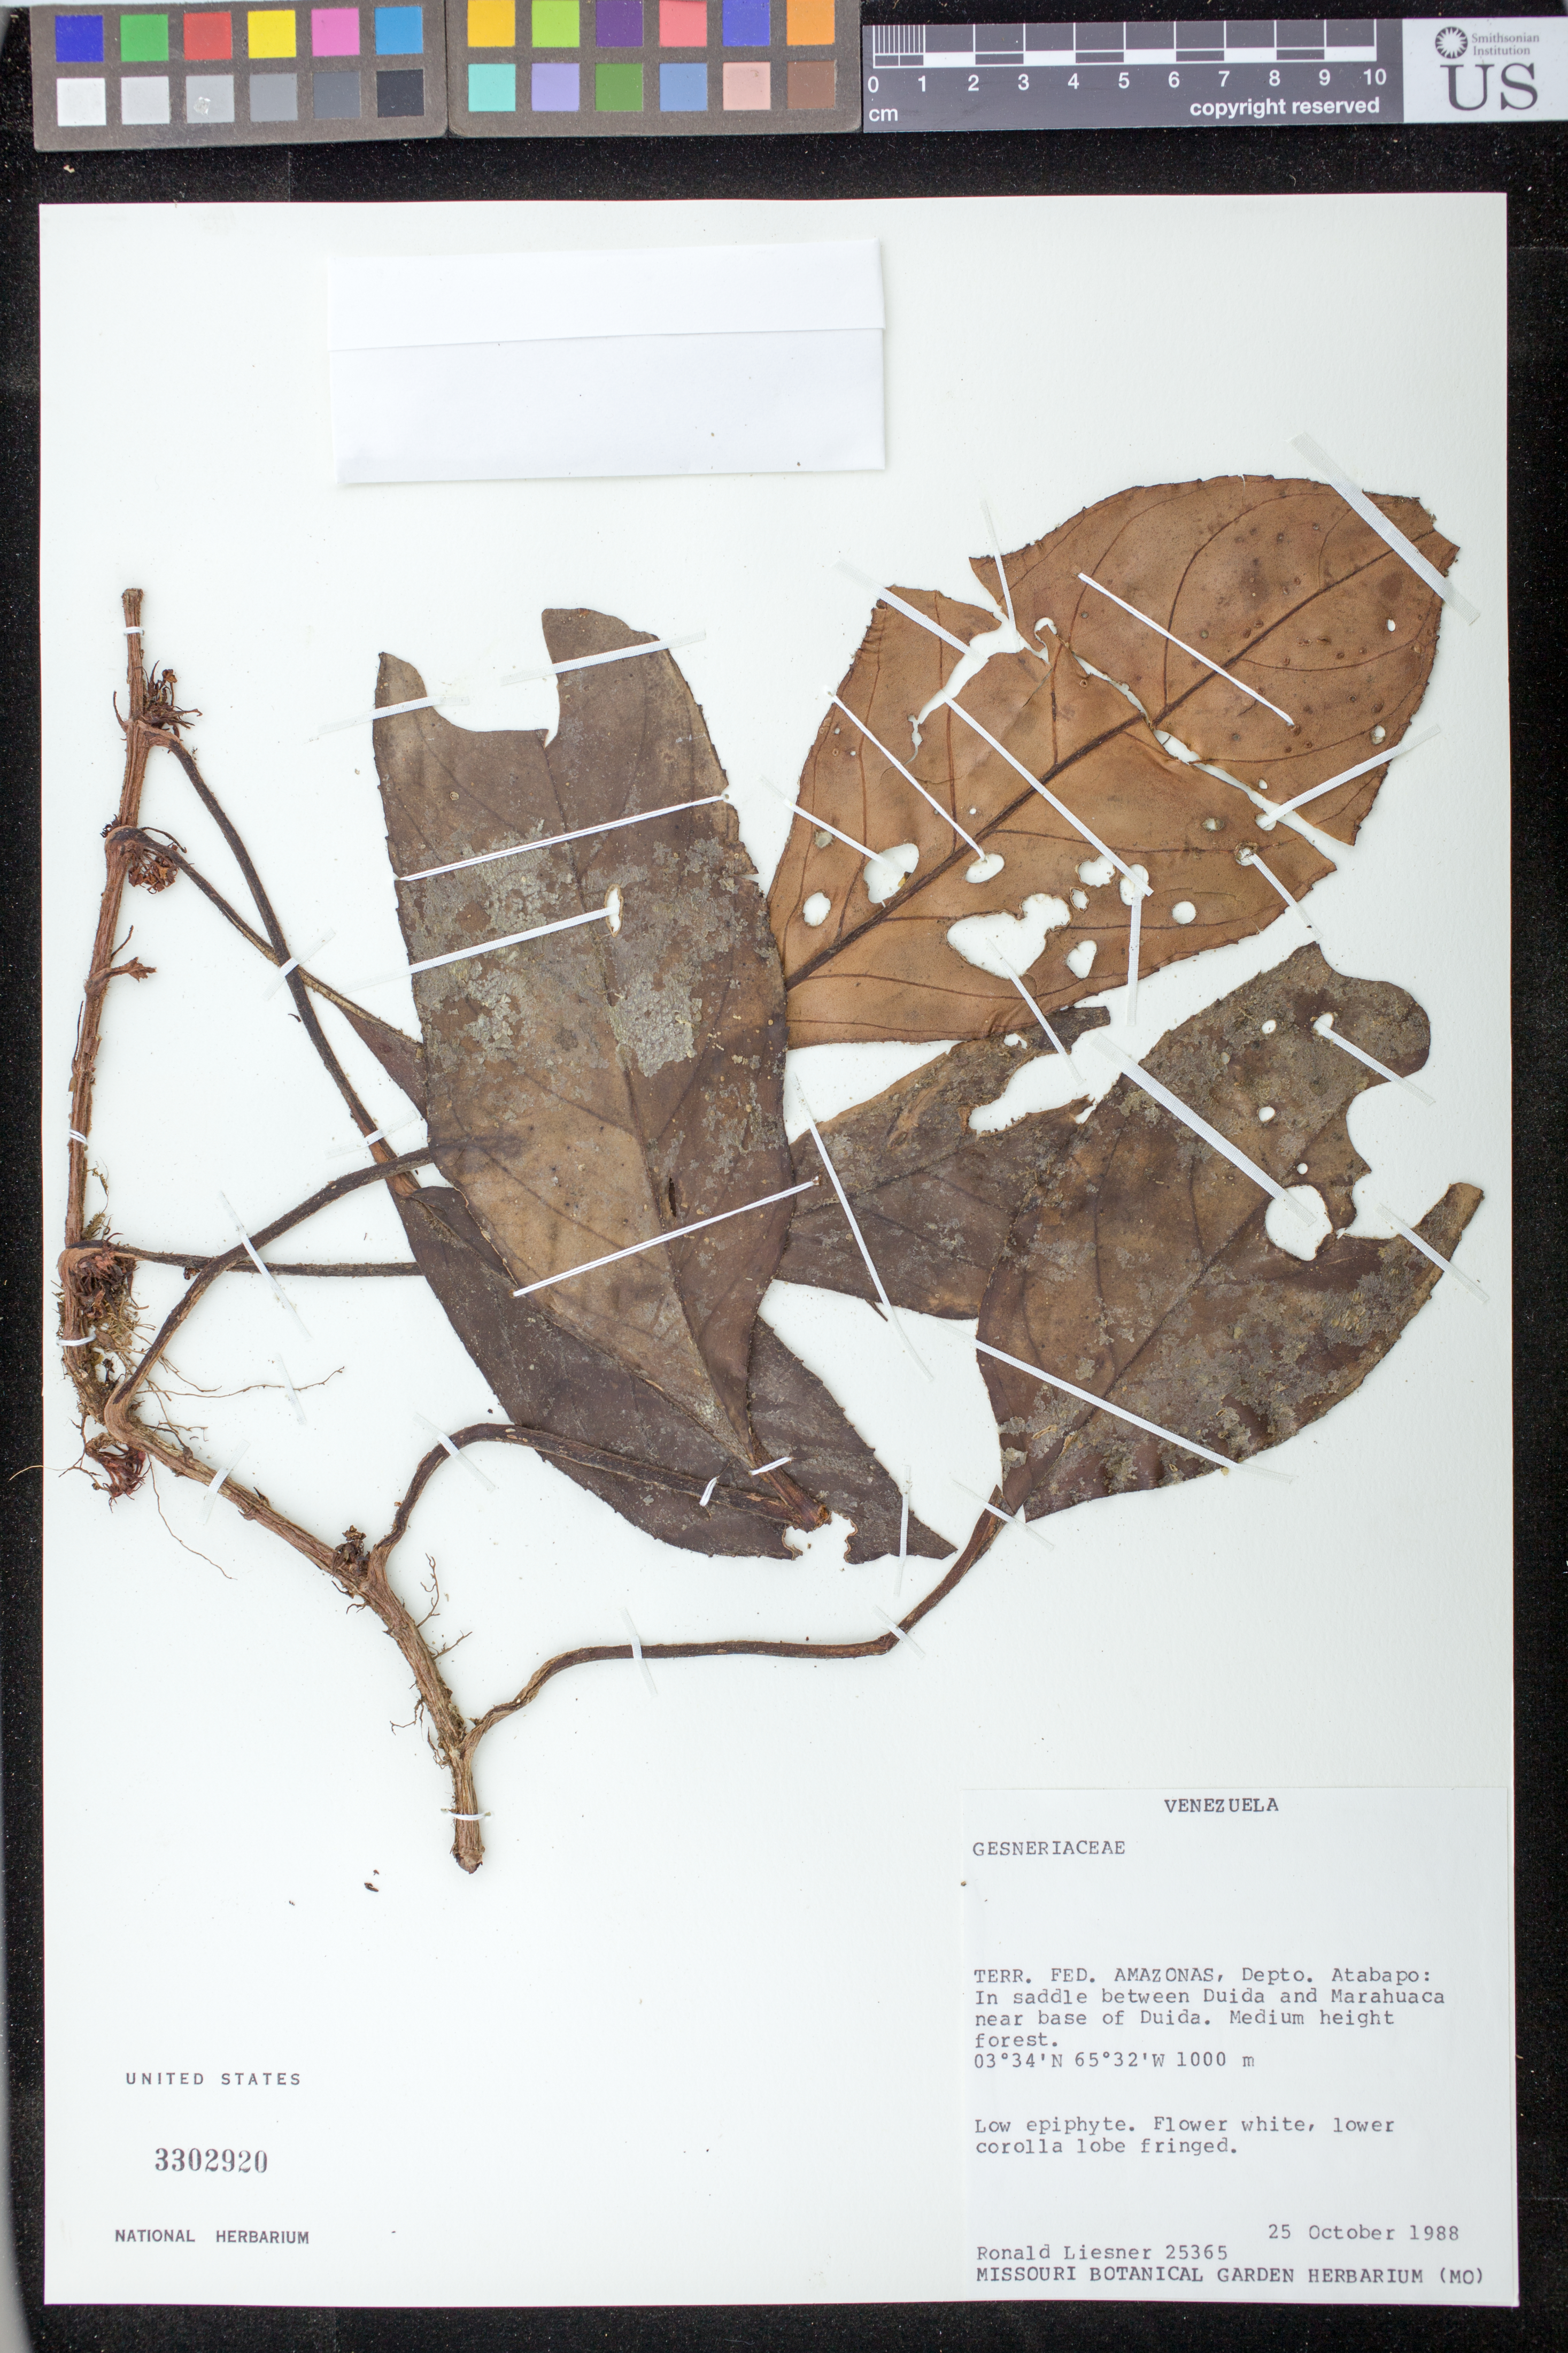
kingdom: Plantae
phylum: Tracheophyta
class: Magnoliopsida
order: Lamiales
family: Gesneriaceae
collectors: R. L. Liesner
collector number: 25365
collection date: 1988-10-25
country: Venezuela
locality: Terr. Fed. Amazonas, Depto. Atabapo: in saddle between Duida and Marahuaca near base of Duida.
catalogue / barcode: US 3302920